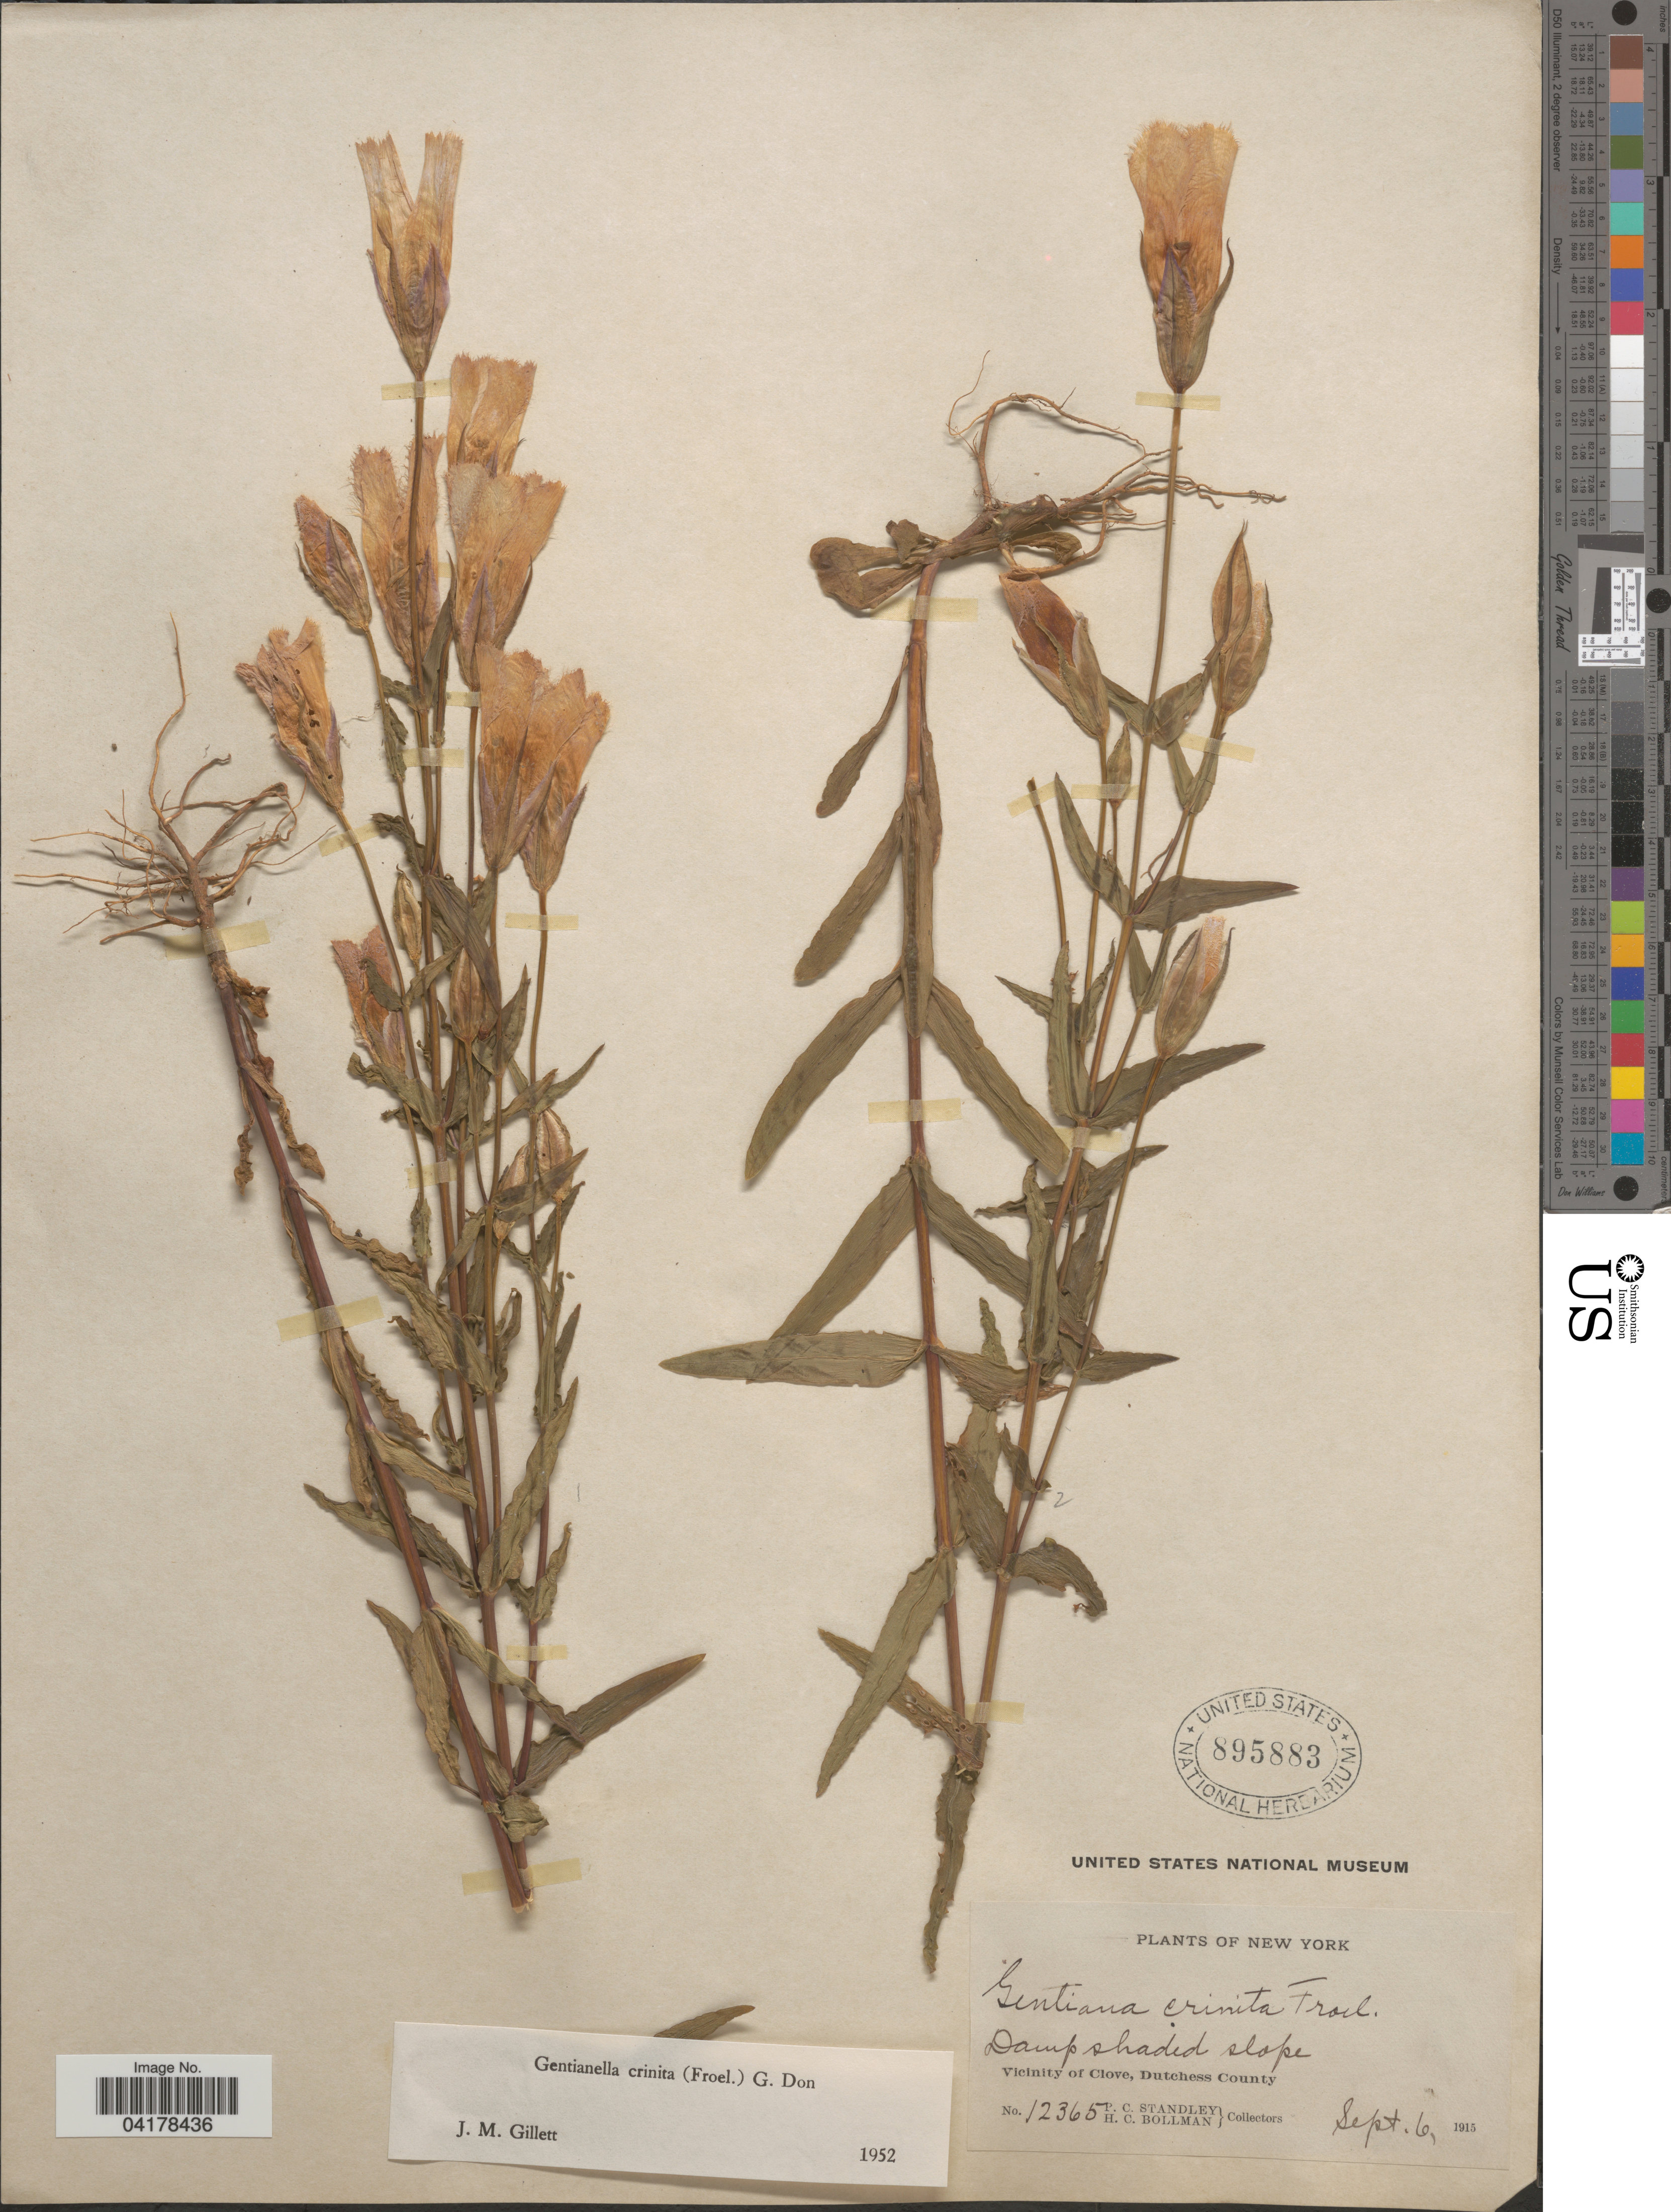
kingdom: Plantae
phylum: Tracheophyta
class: Magnoliopsida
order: Gentianales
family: Gentianaceae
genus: Gentianella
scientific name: Gentianella crinita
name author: (Froel.) G. Don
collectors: P. C. Standley & H. C. Bollman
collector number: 12365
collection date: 1915-09-06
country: United States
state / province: New York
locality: Vicinity of Clove, Dutchess County.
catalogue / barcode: US 895883